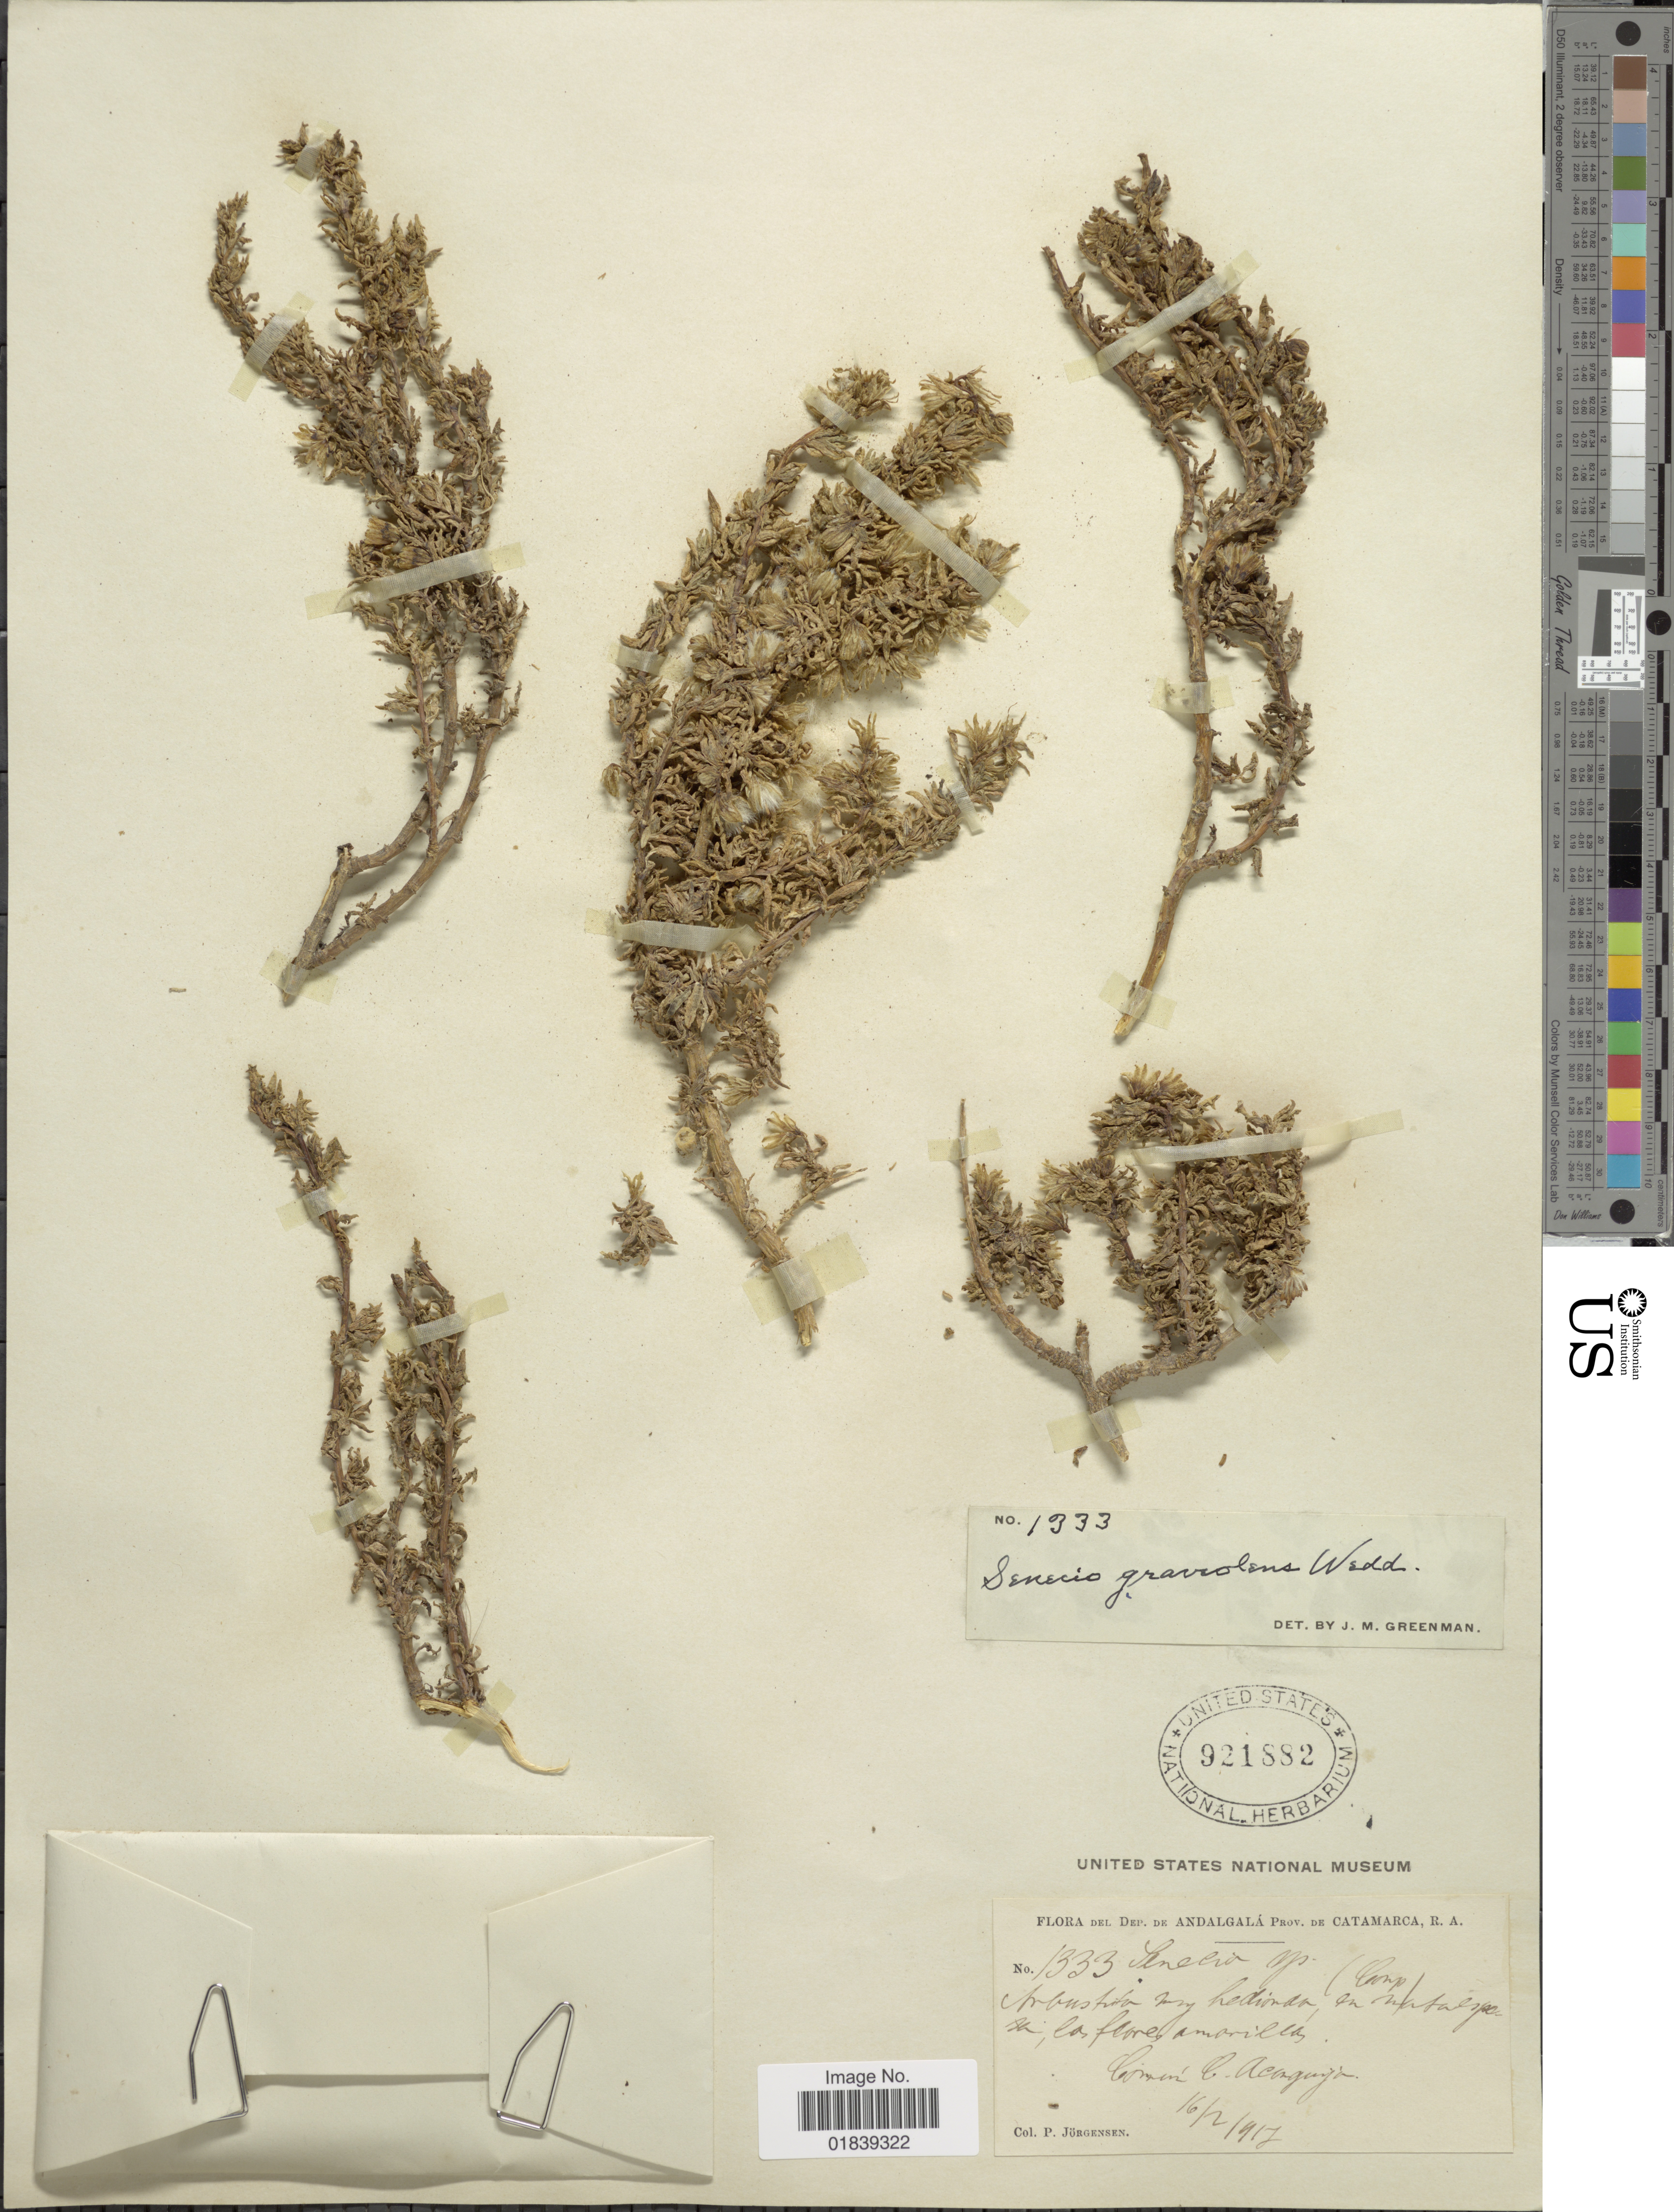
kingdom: Plantae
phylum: Tracheophyta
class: Magnoliopsida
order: Asterales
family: Asteraceae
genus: Senecio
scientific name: Senecio nutans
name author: Sch. Bip.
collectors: P. Jörgensen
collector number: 1333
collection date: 1917-02-16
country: Argentina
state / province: Catamarca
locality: Dep. de Andalgala, C. Aconquija.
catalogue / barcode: US 921882